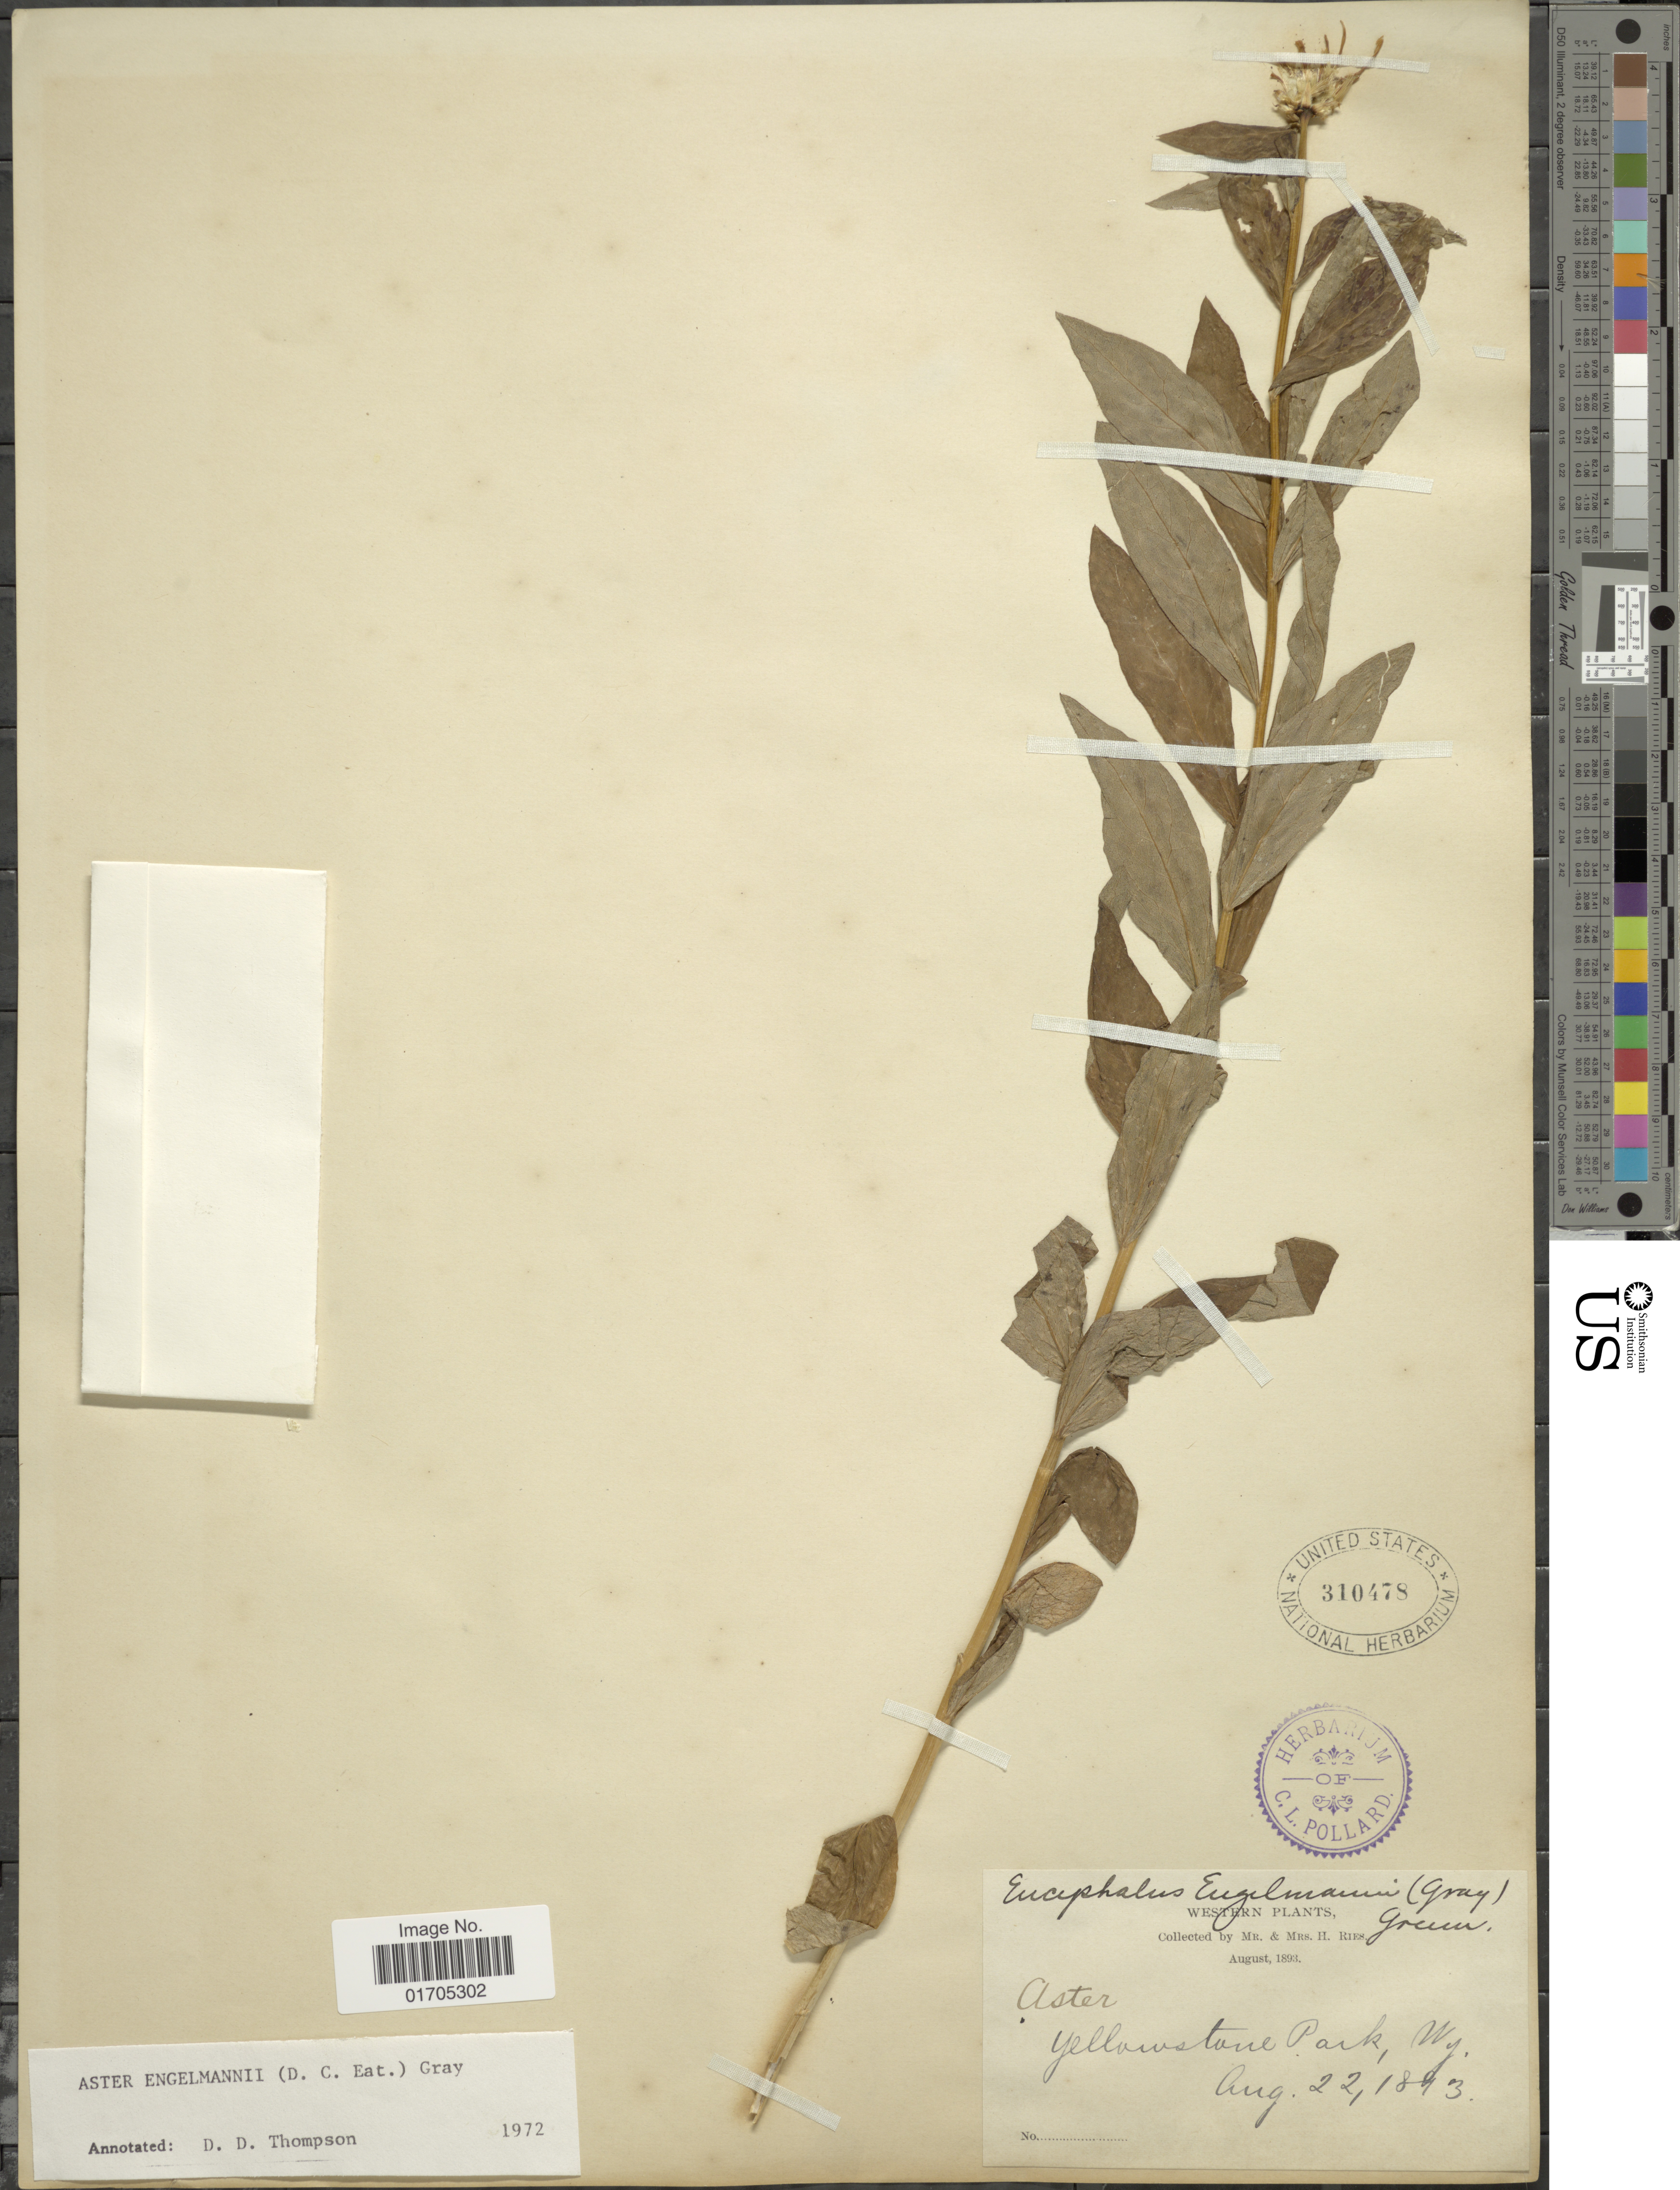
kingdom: Plantae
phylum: Tracheophyta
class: Magnoliopsida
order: Asterales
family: Asteraceae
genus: Eucephalus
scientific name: Eucephalus engelmannii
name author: (D.C. Eaton) Greene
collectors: H. Ries & H. Ries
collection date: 1893-08-22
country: United States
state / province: Wyoming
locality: Western Plants, Yellowstone Park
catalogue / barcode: US 310478